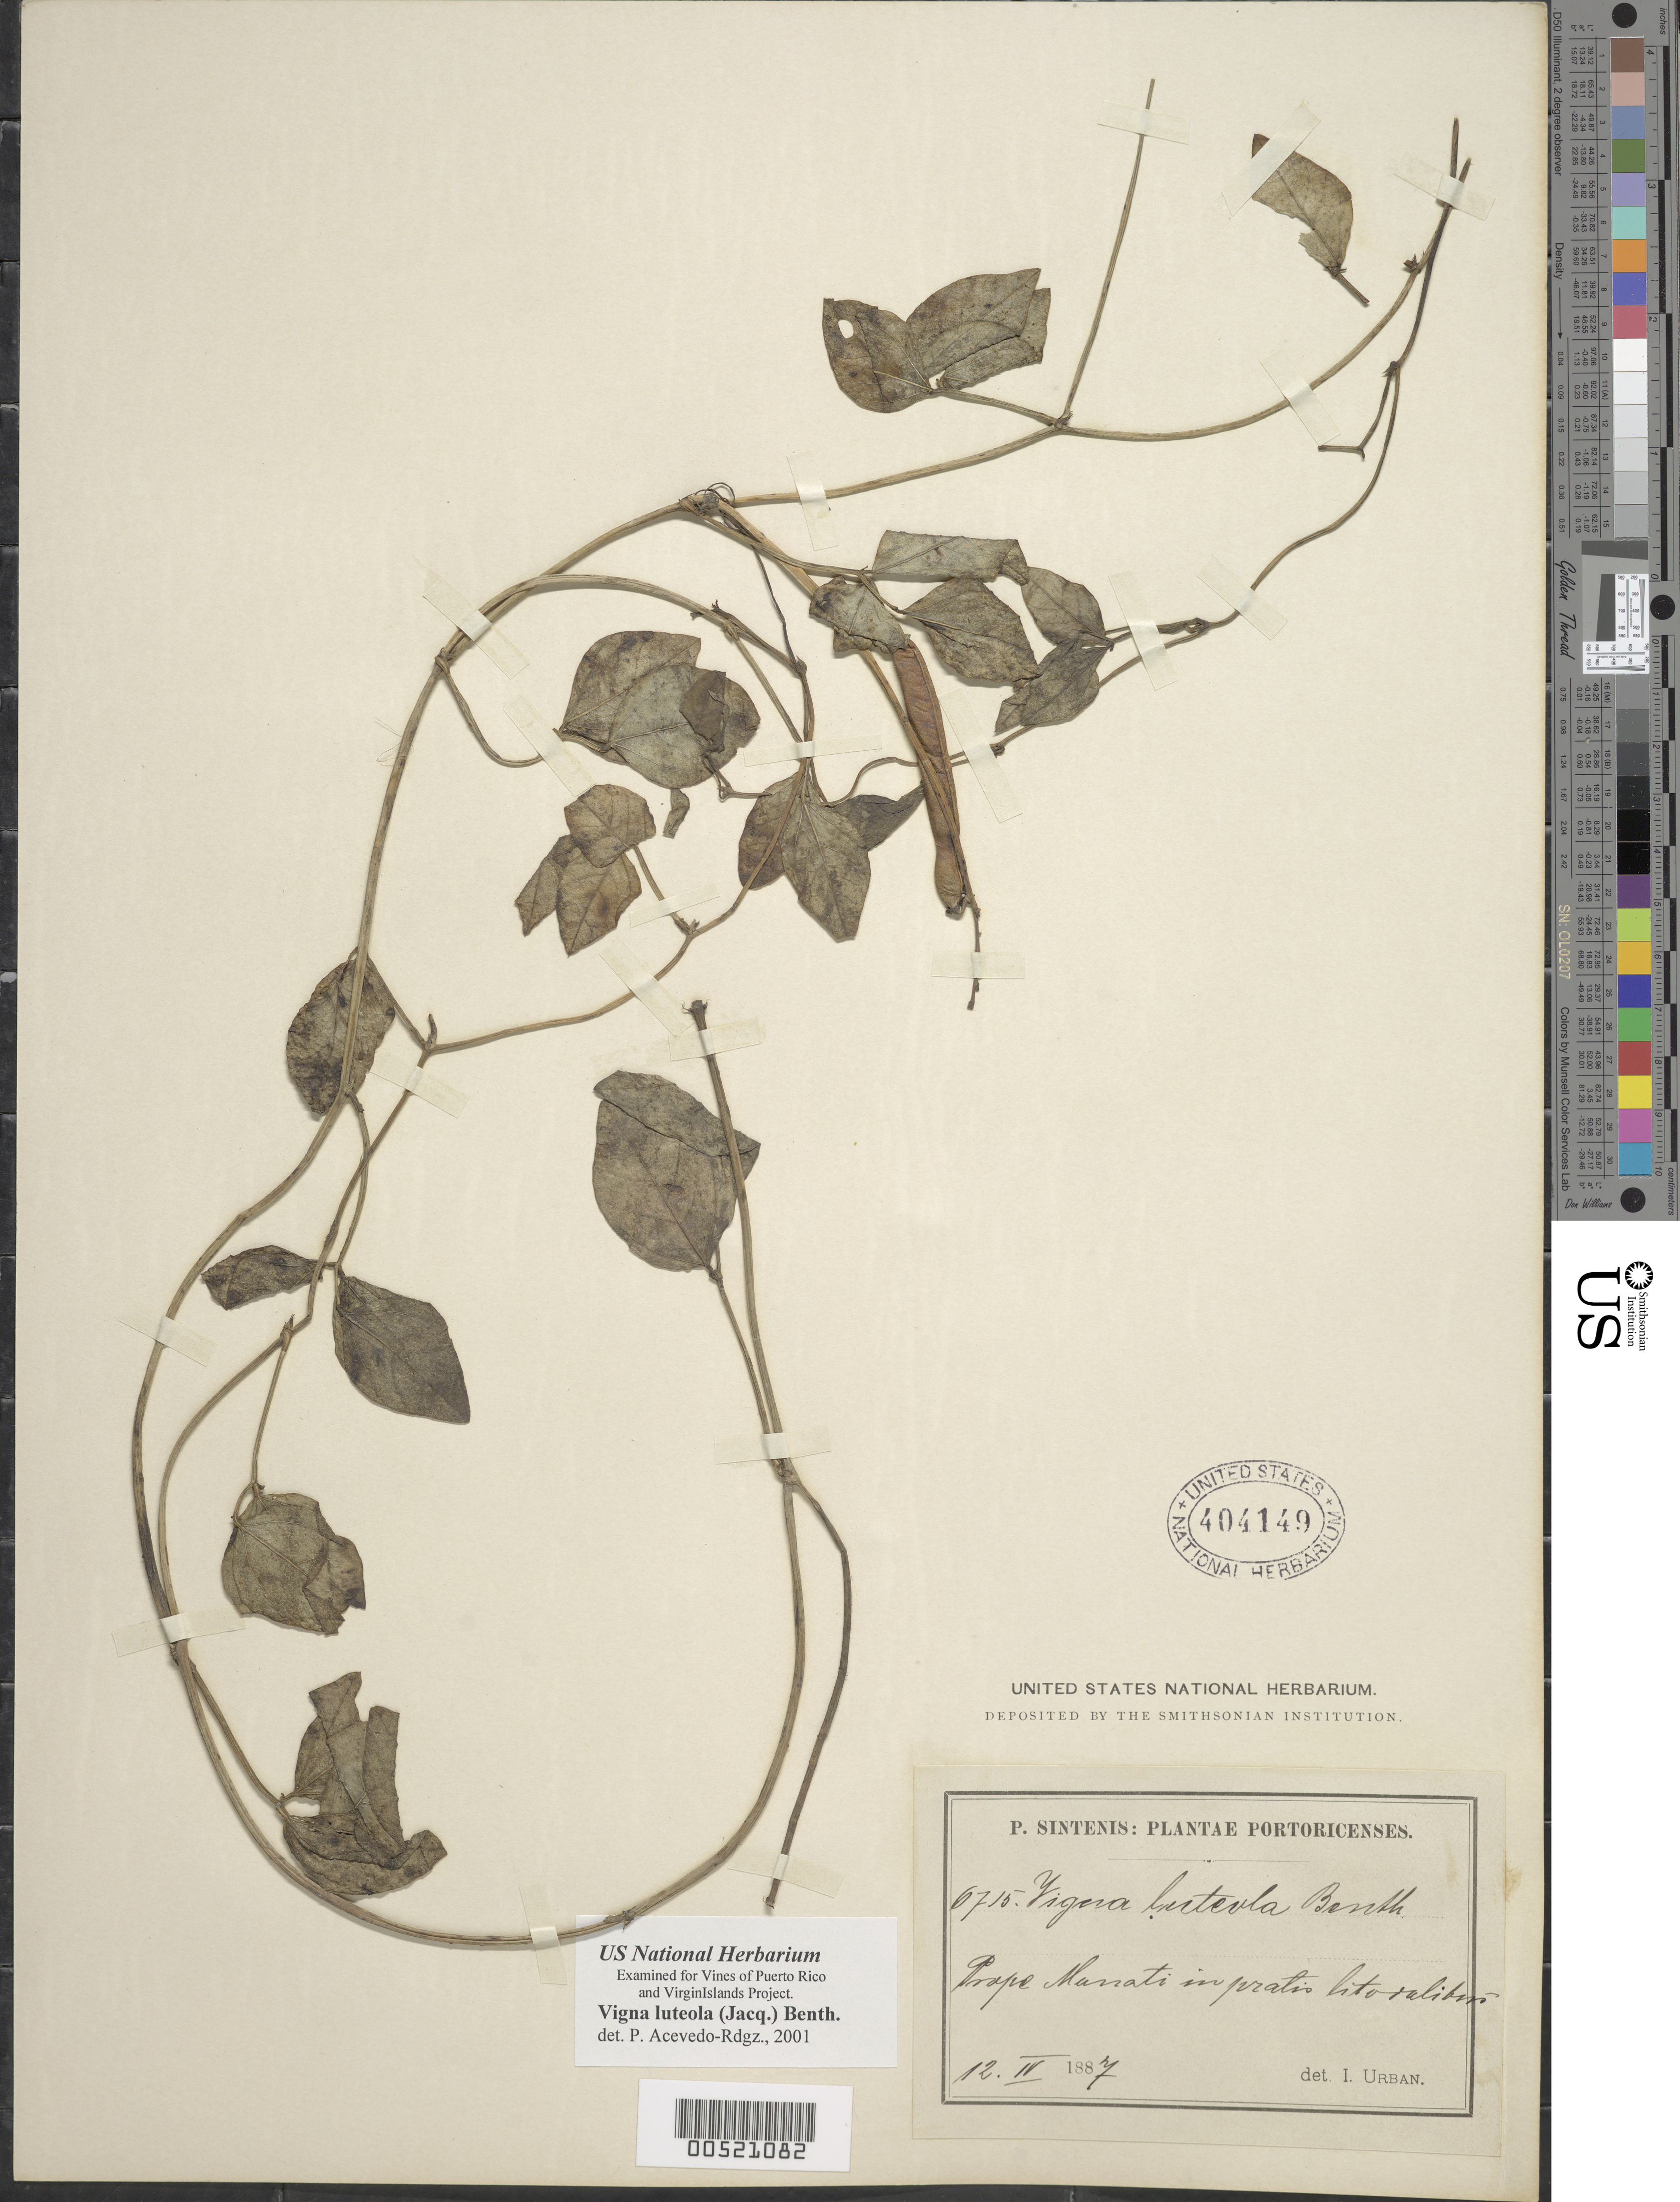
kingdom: Plantae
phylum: Tracheophyta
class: Magnoliopsida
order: Fabales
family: Fabaceae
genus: Vigna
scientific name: Vigna luteola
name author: (Jacq.) Benth.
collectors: P. Sintenis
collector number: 6715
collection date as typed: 12 Apr 1887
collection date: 1887-04-12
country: Puerto Rico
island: Greater Antilles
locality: Prope Manati. In pratis litoralibus.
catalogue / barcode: US 404149